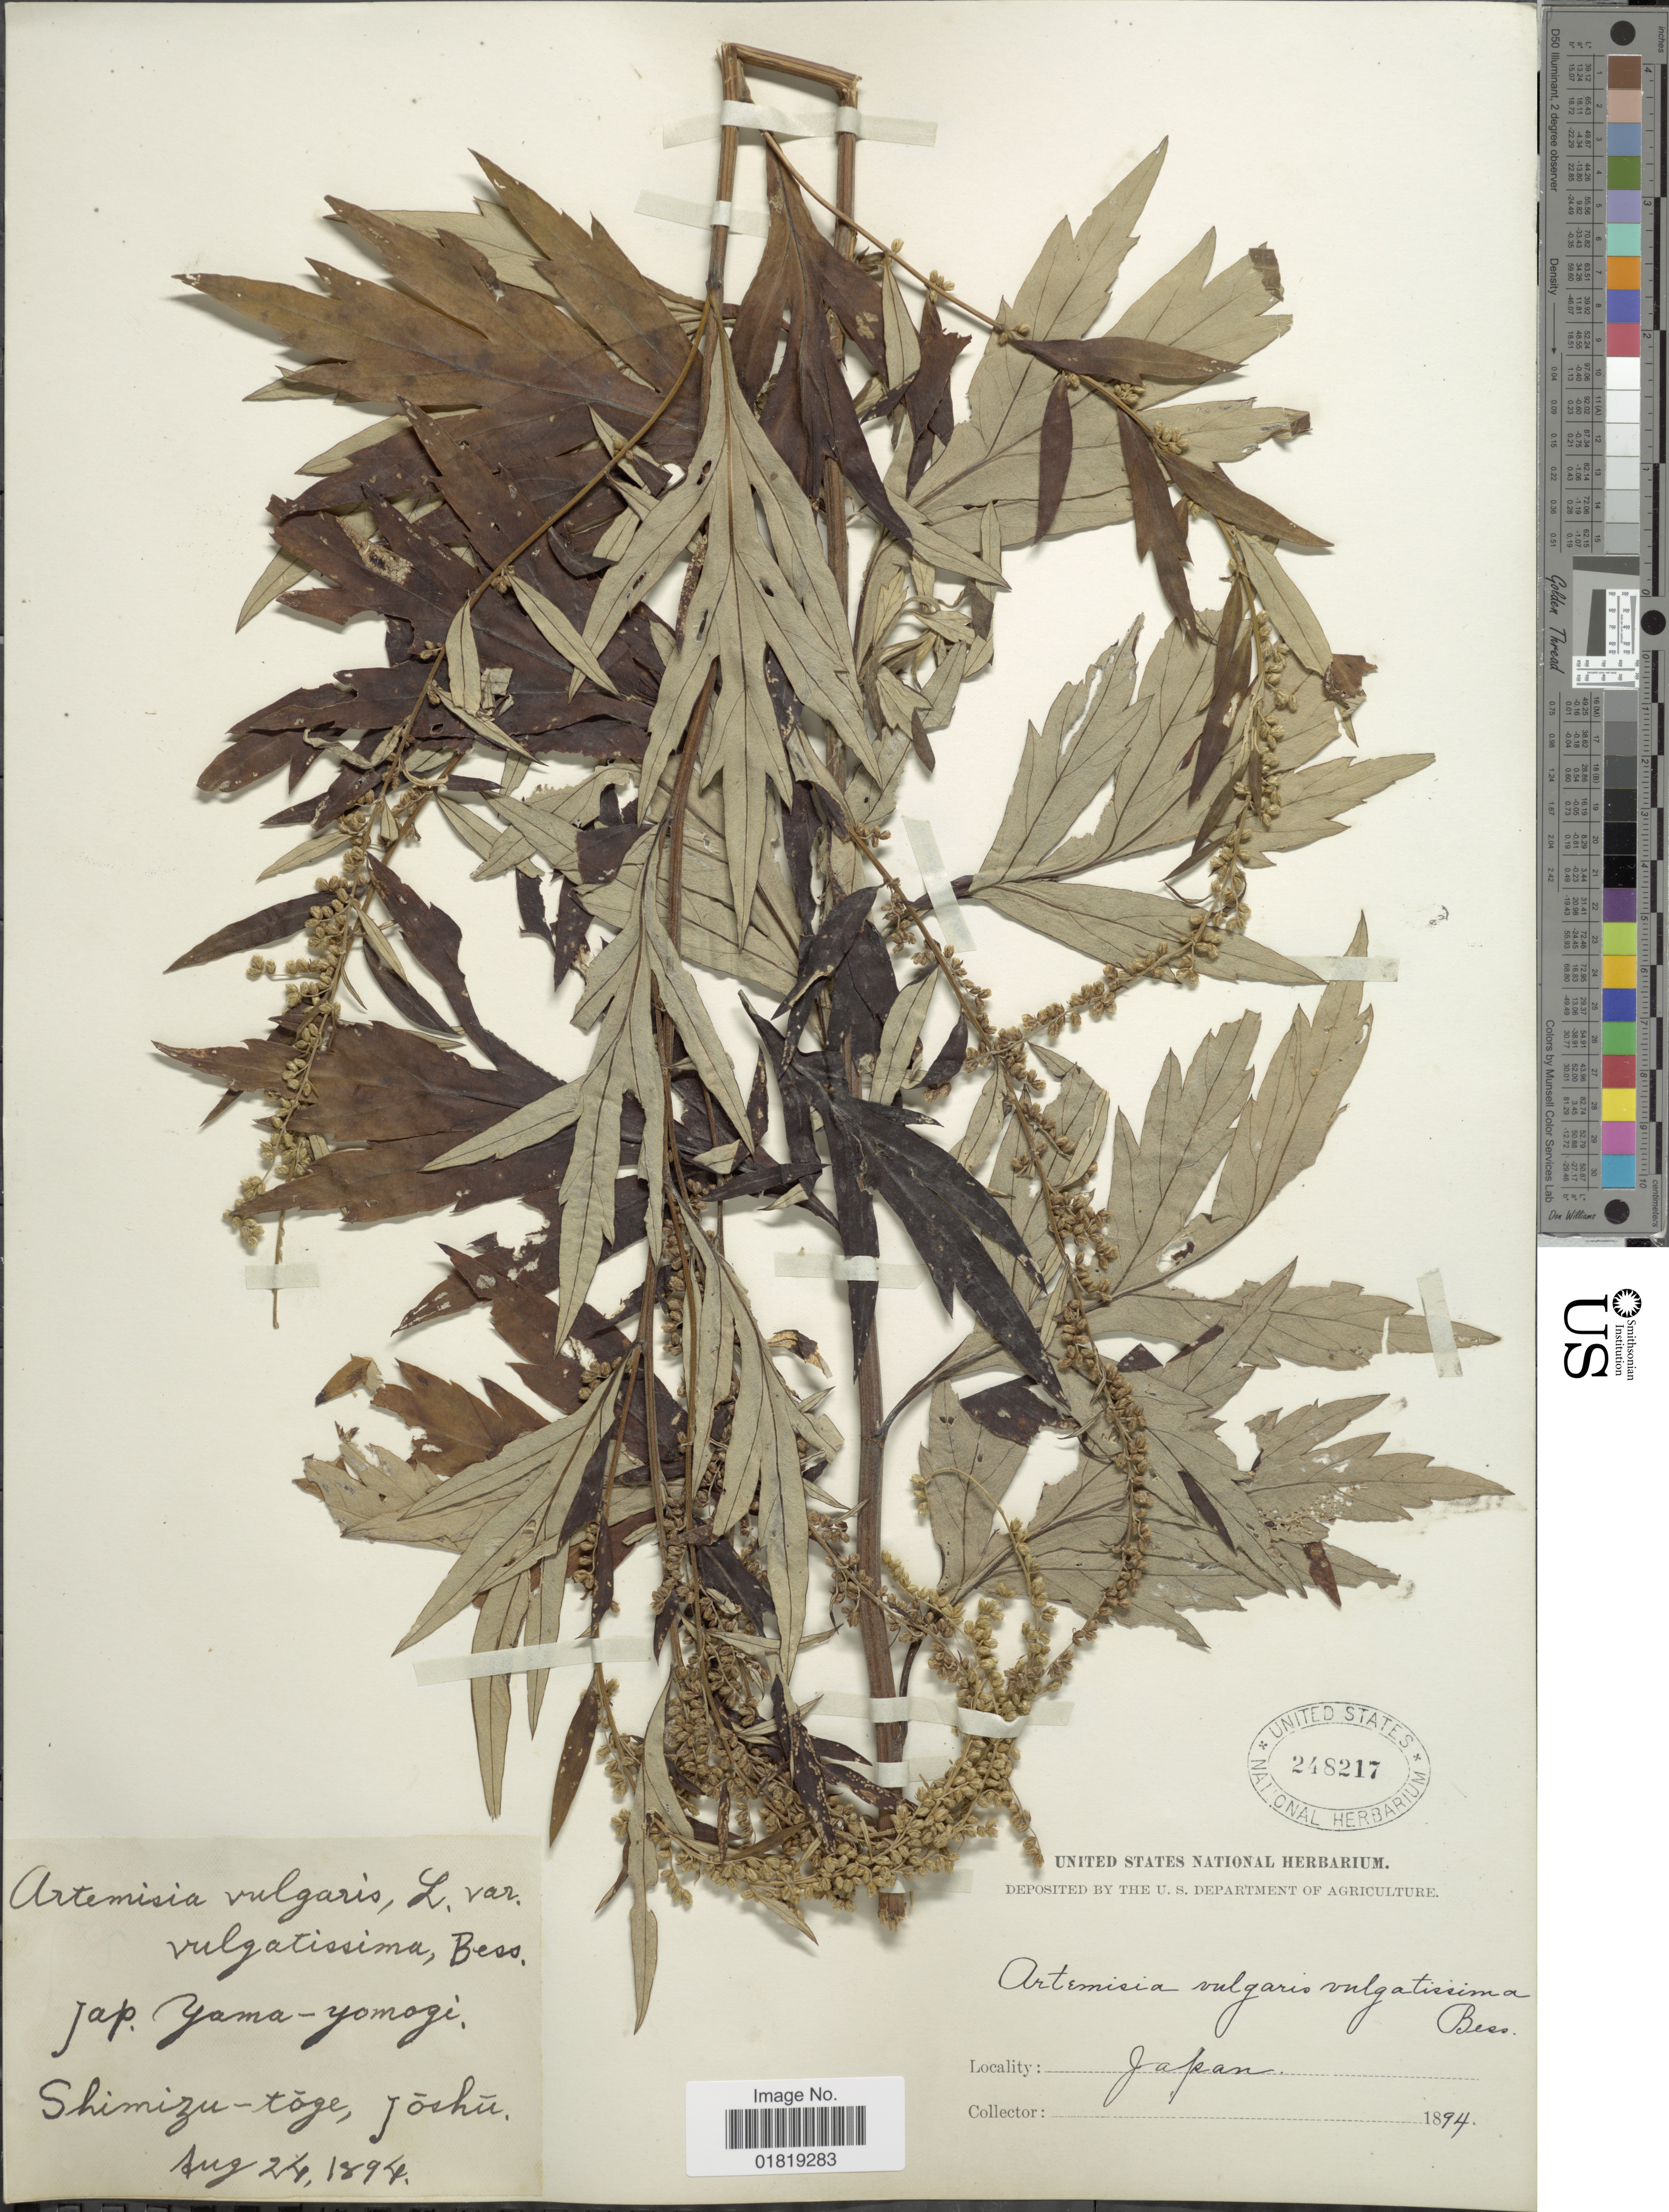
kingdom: Plantae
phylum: Tracheophyta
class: Magnoliopsida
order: Asterales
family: Asteraceae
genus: Artemisia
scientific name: Artemisia vulgaris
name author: L.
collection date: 1894-08-24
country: Japan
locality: Shimizu-toge, Joshu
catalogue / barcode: US 248217